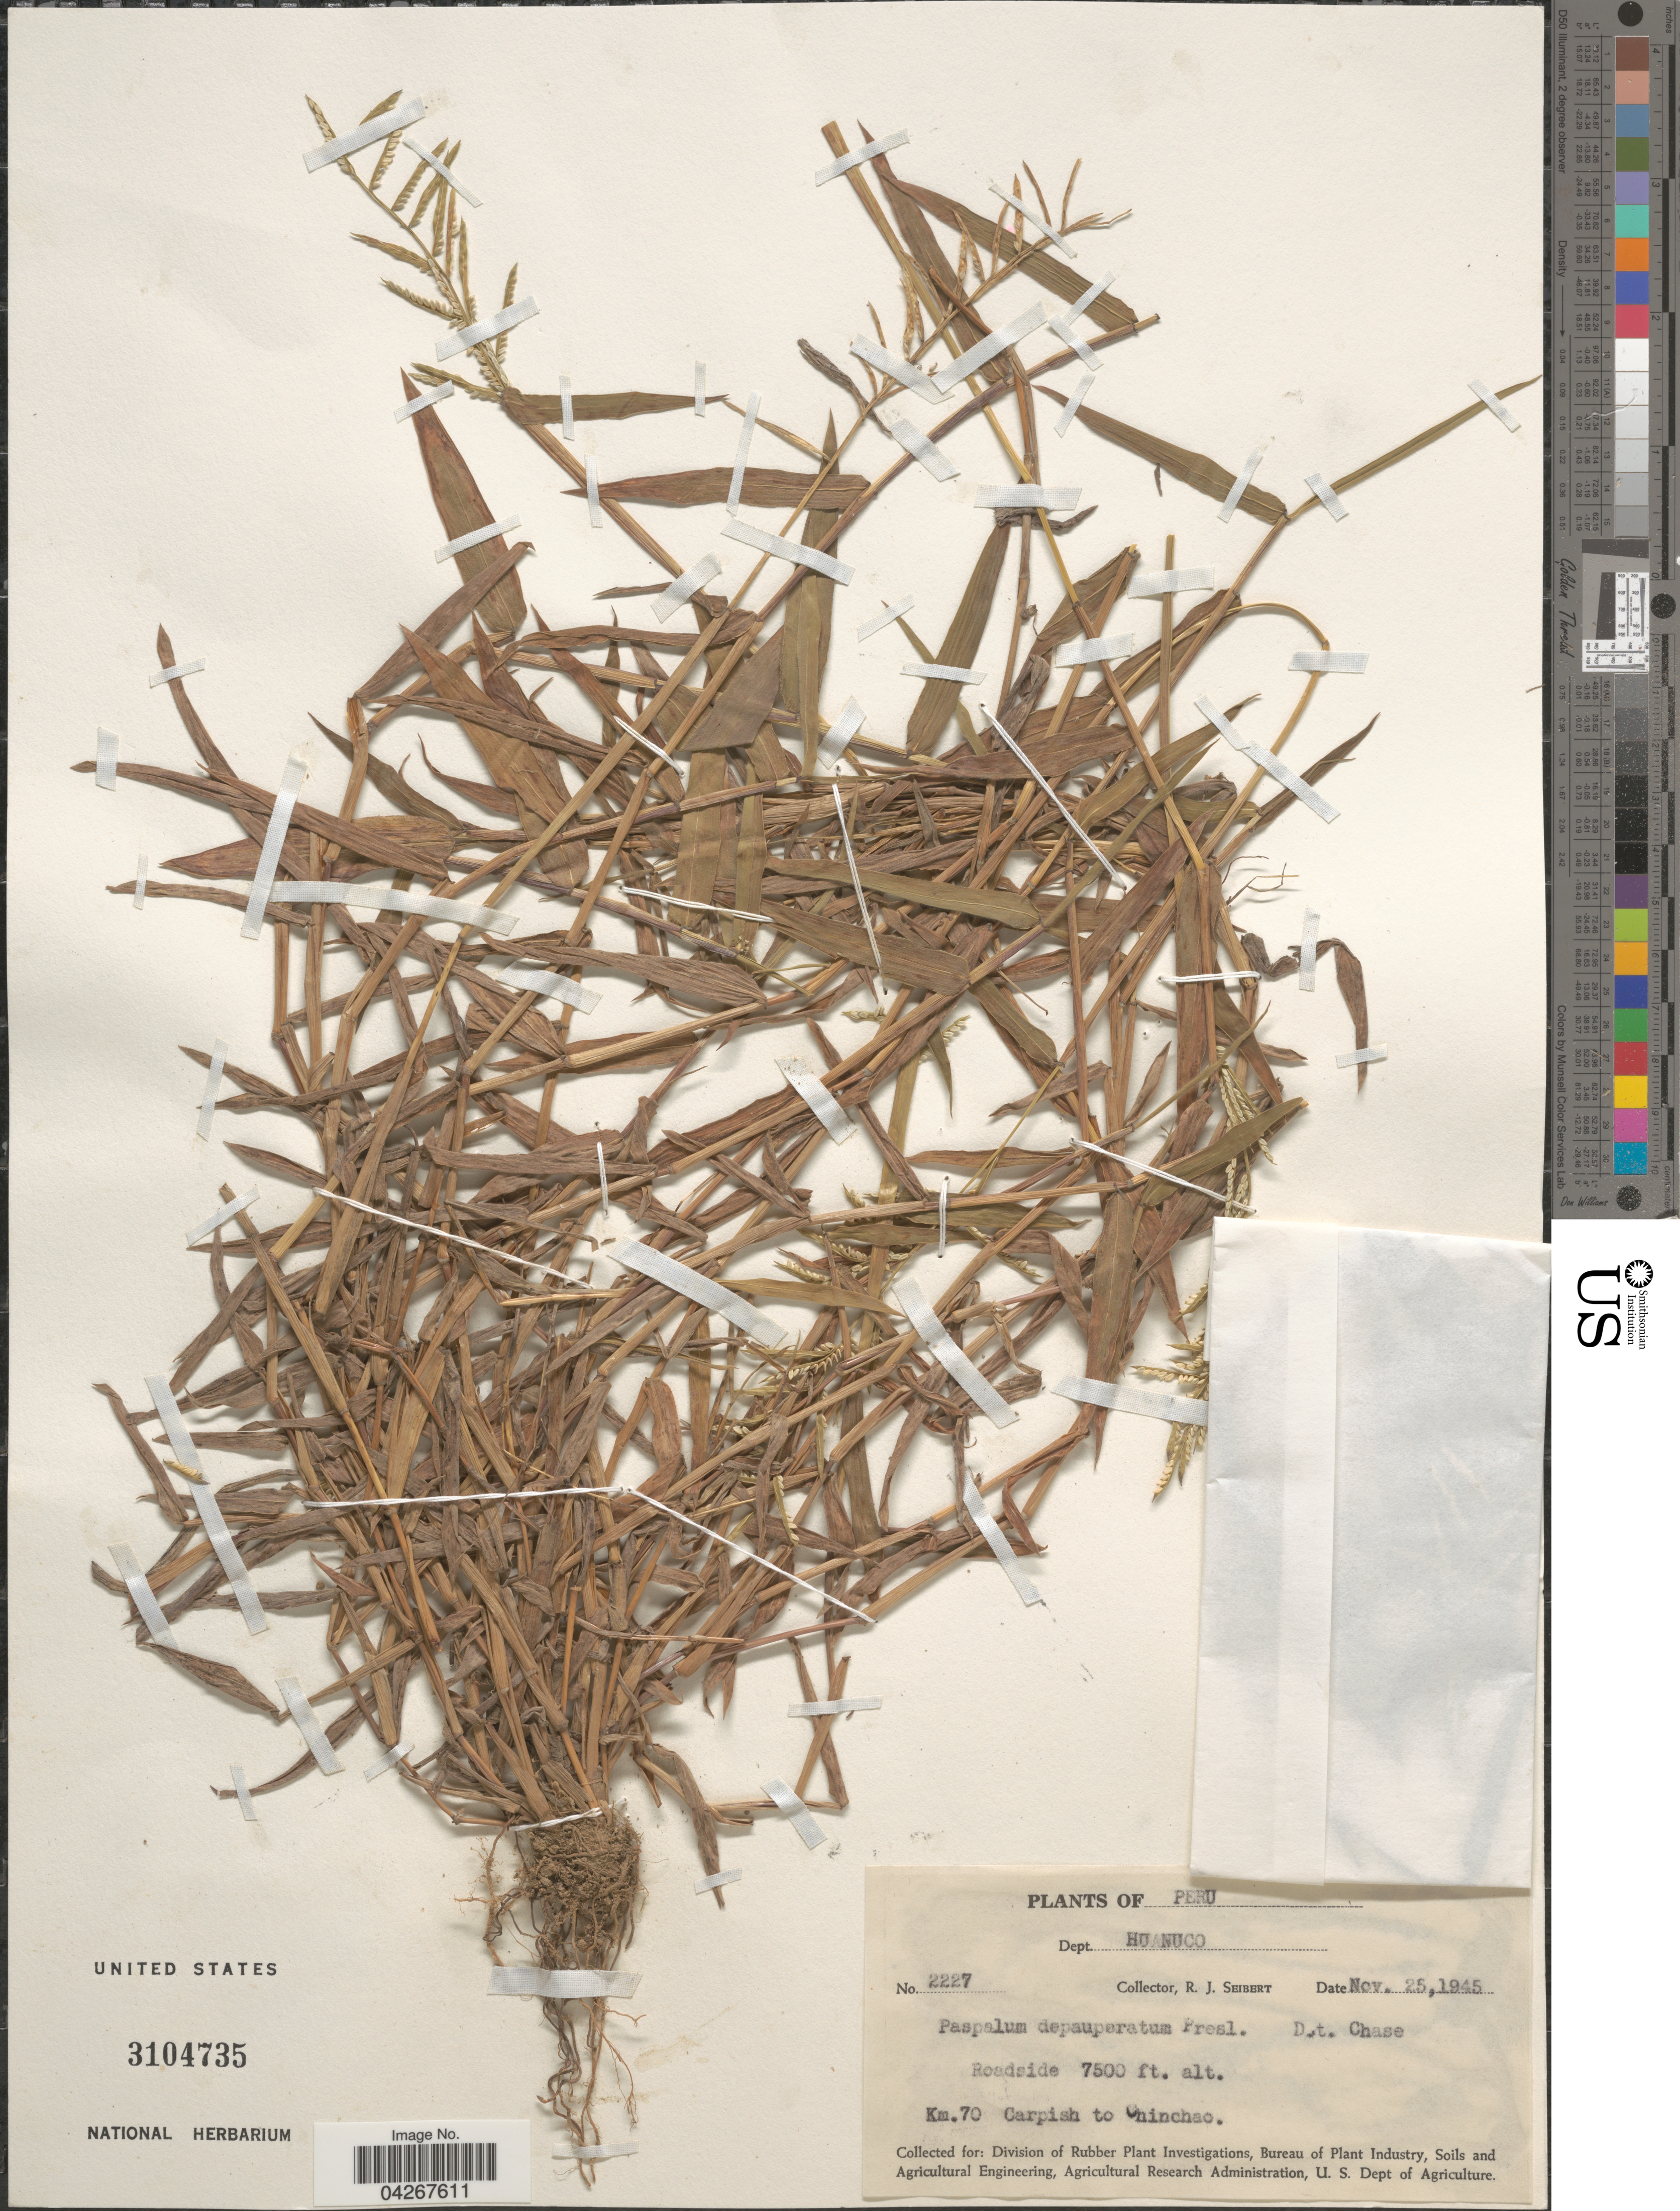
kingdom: Plantae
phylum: Tracheophyta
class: Liliopsida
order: Poales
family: Poaceae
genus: Paspalum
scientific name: Paspalum candidum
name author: (Humb. & Bonpl. ex Fleugge) Kunth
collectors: R. J. Seibert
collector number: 2227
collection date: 1945-11-25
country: Peru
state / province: Huánuco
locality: Dept. Huanuco. Roadside. Km. 70 Carpish to Chinchao.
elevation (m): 2286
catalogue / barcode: US 3104735